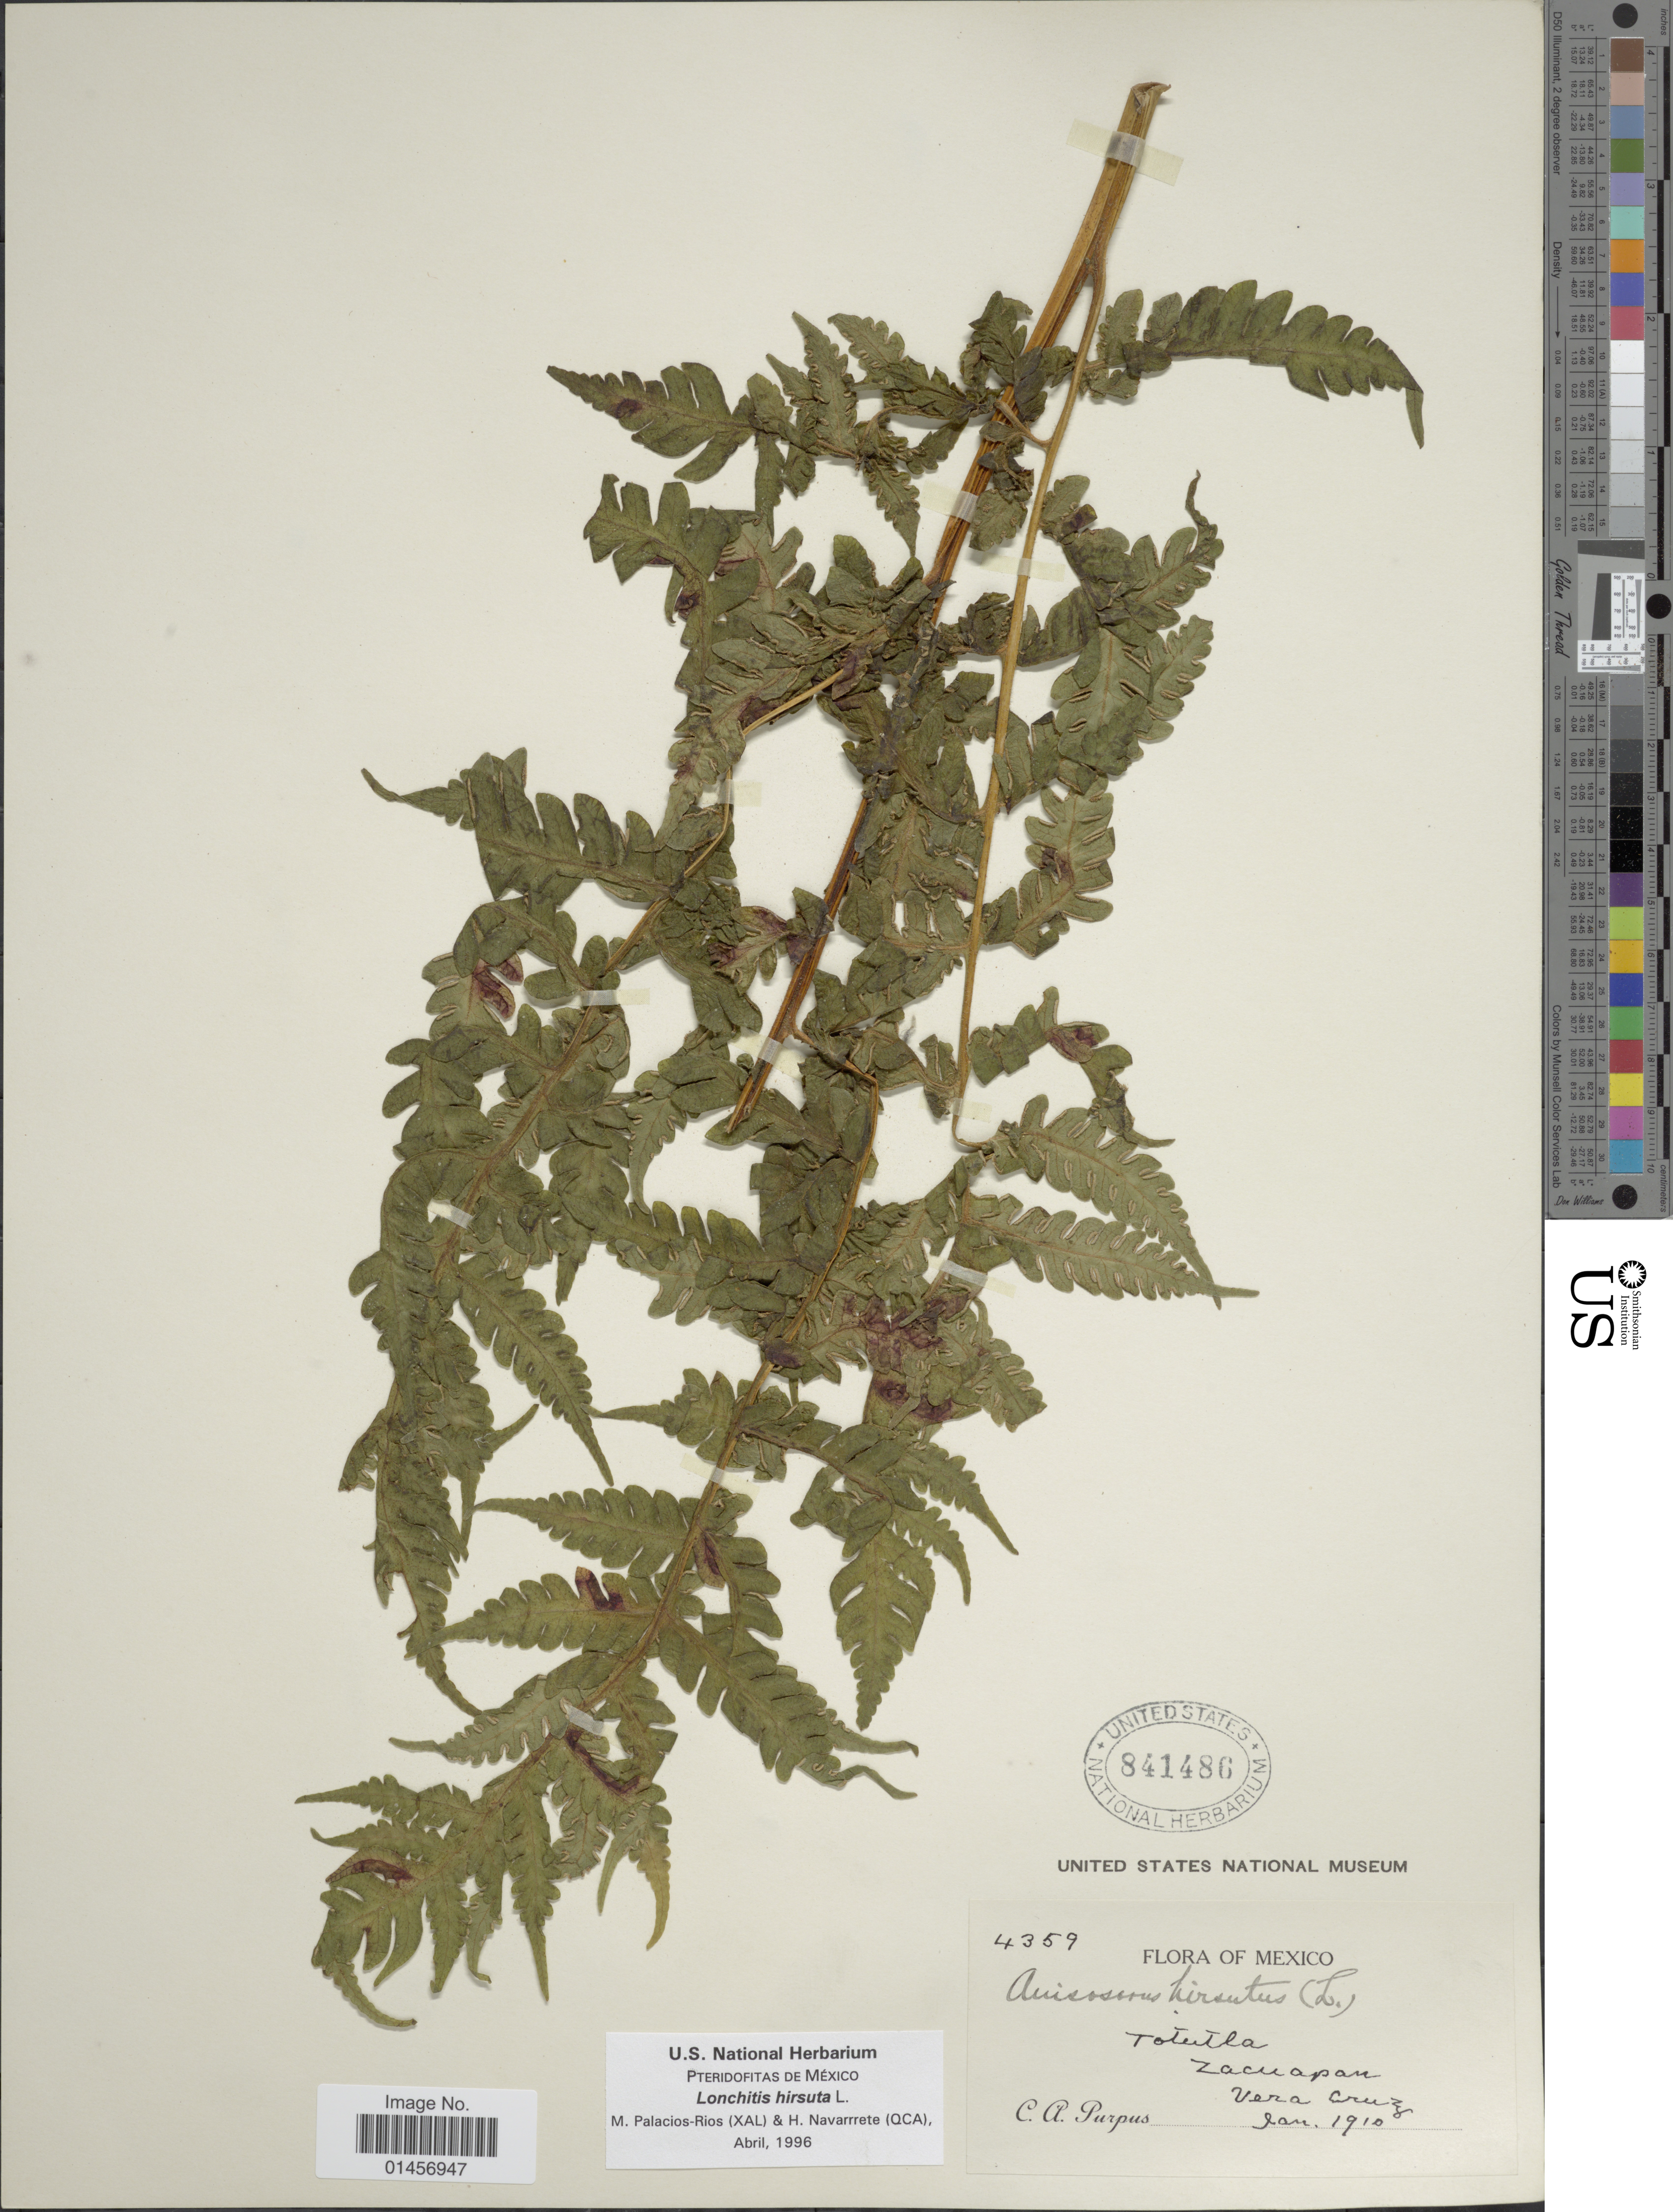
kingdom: Plantae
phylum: Tracheophyta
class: Polypodiopsida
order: Polypodiales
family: Lonchitidaceae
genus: Lonchitis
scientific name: Lonchitis hirsuta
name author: L.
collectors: C. A. Purpus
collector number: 4359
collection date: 1910-01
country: Mexico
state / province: Veracruz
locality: Mexico, Totutla, Zacuapan. Vera Cruz.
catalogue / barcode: US 841486